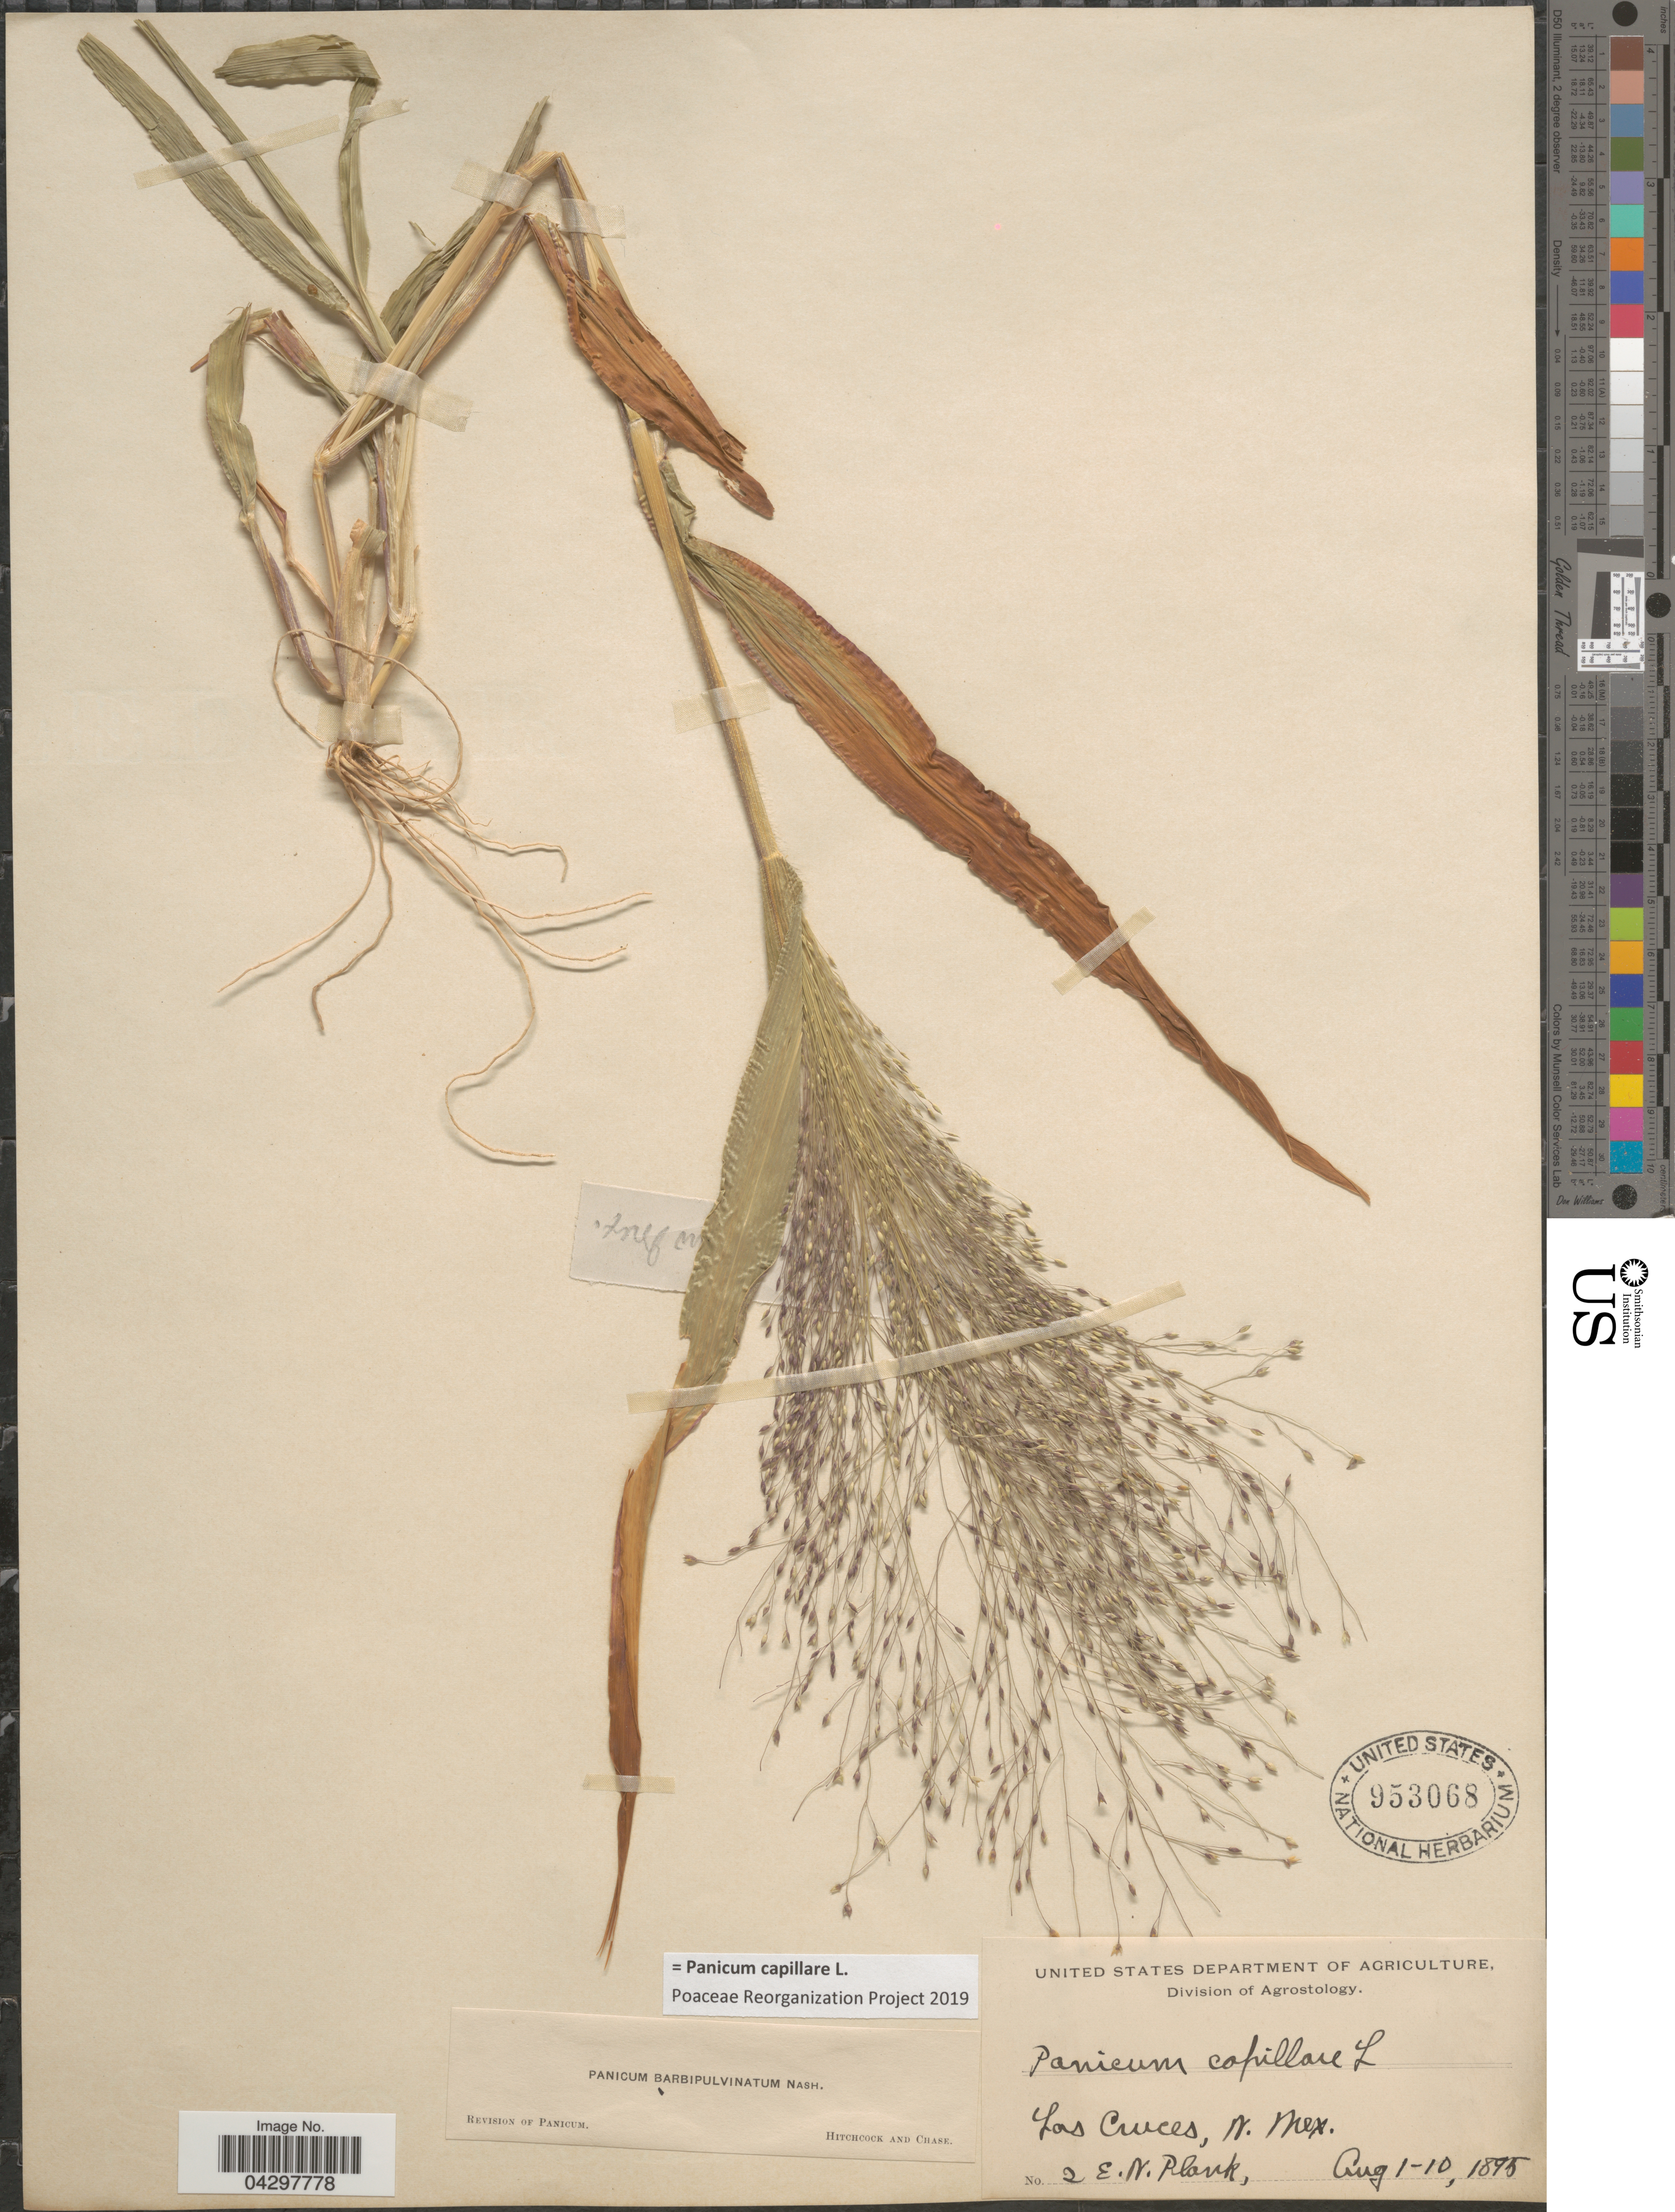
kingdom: Plantae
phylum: Tracheophyta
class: Liliopsida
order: Poales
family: Poaceae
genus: Panicum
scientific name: Panicum capillare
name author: L.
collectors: E. Plank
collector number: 2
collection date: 1895-08-01/1895-08-10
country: United States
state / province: New Mexico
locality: Las Cruces.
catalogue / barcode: US 953068